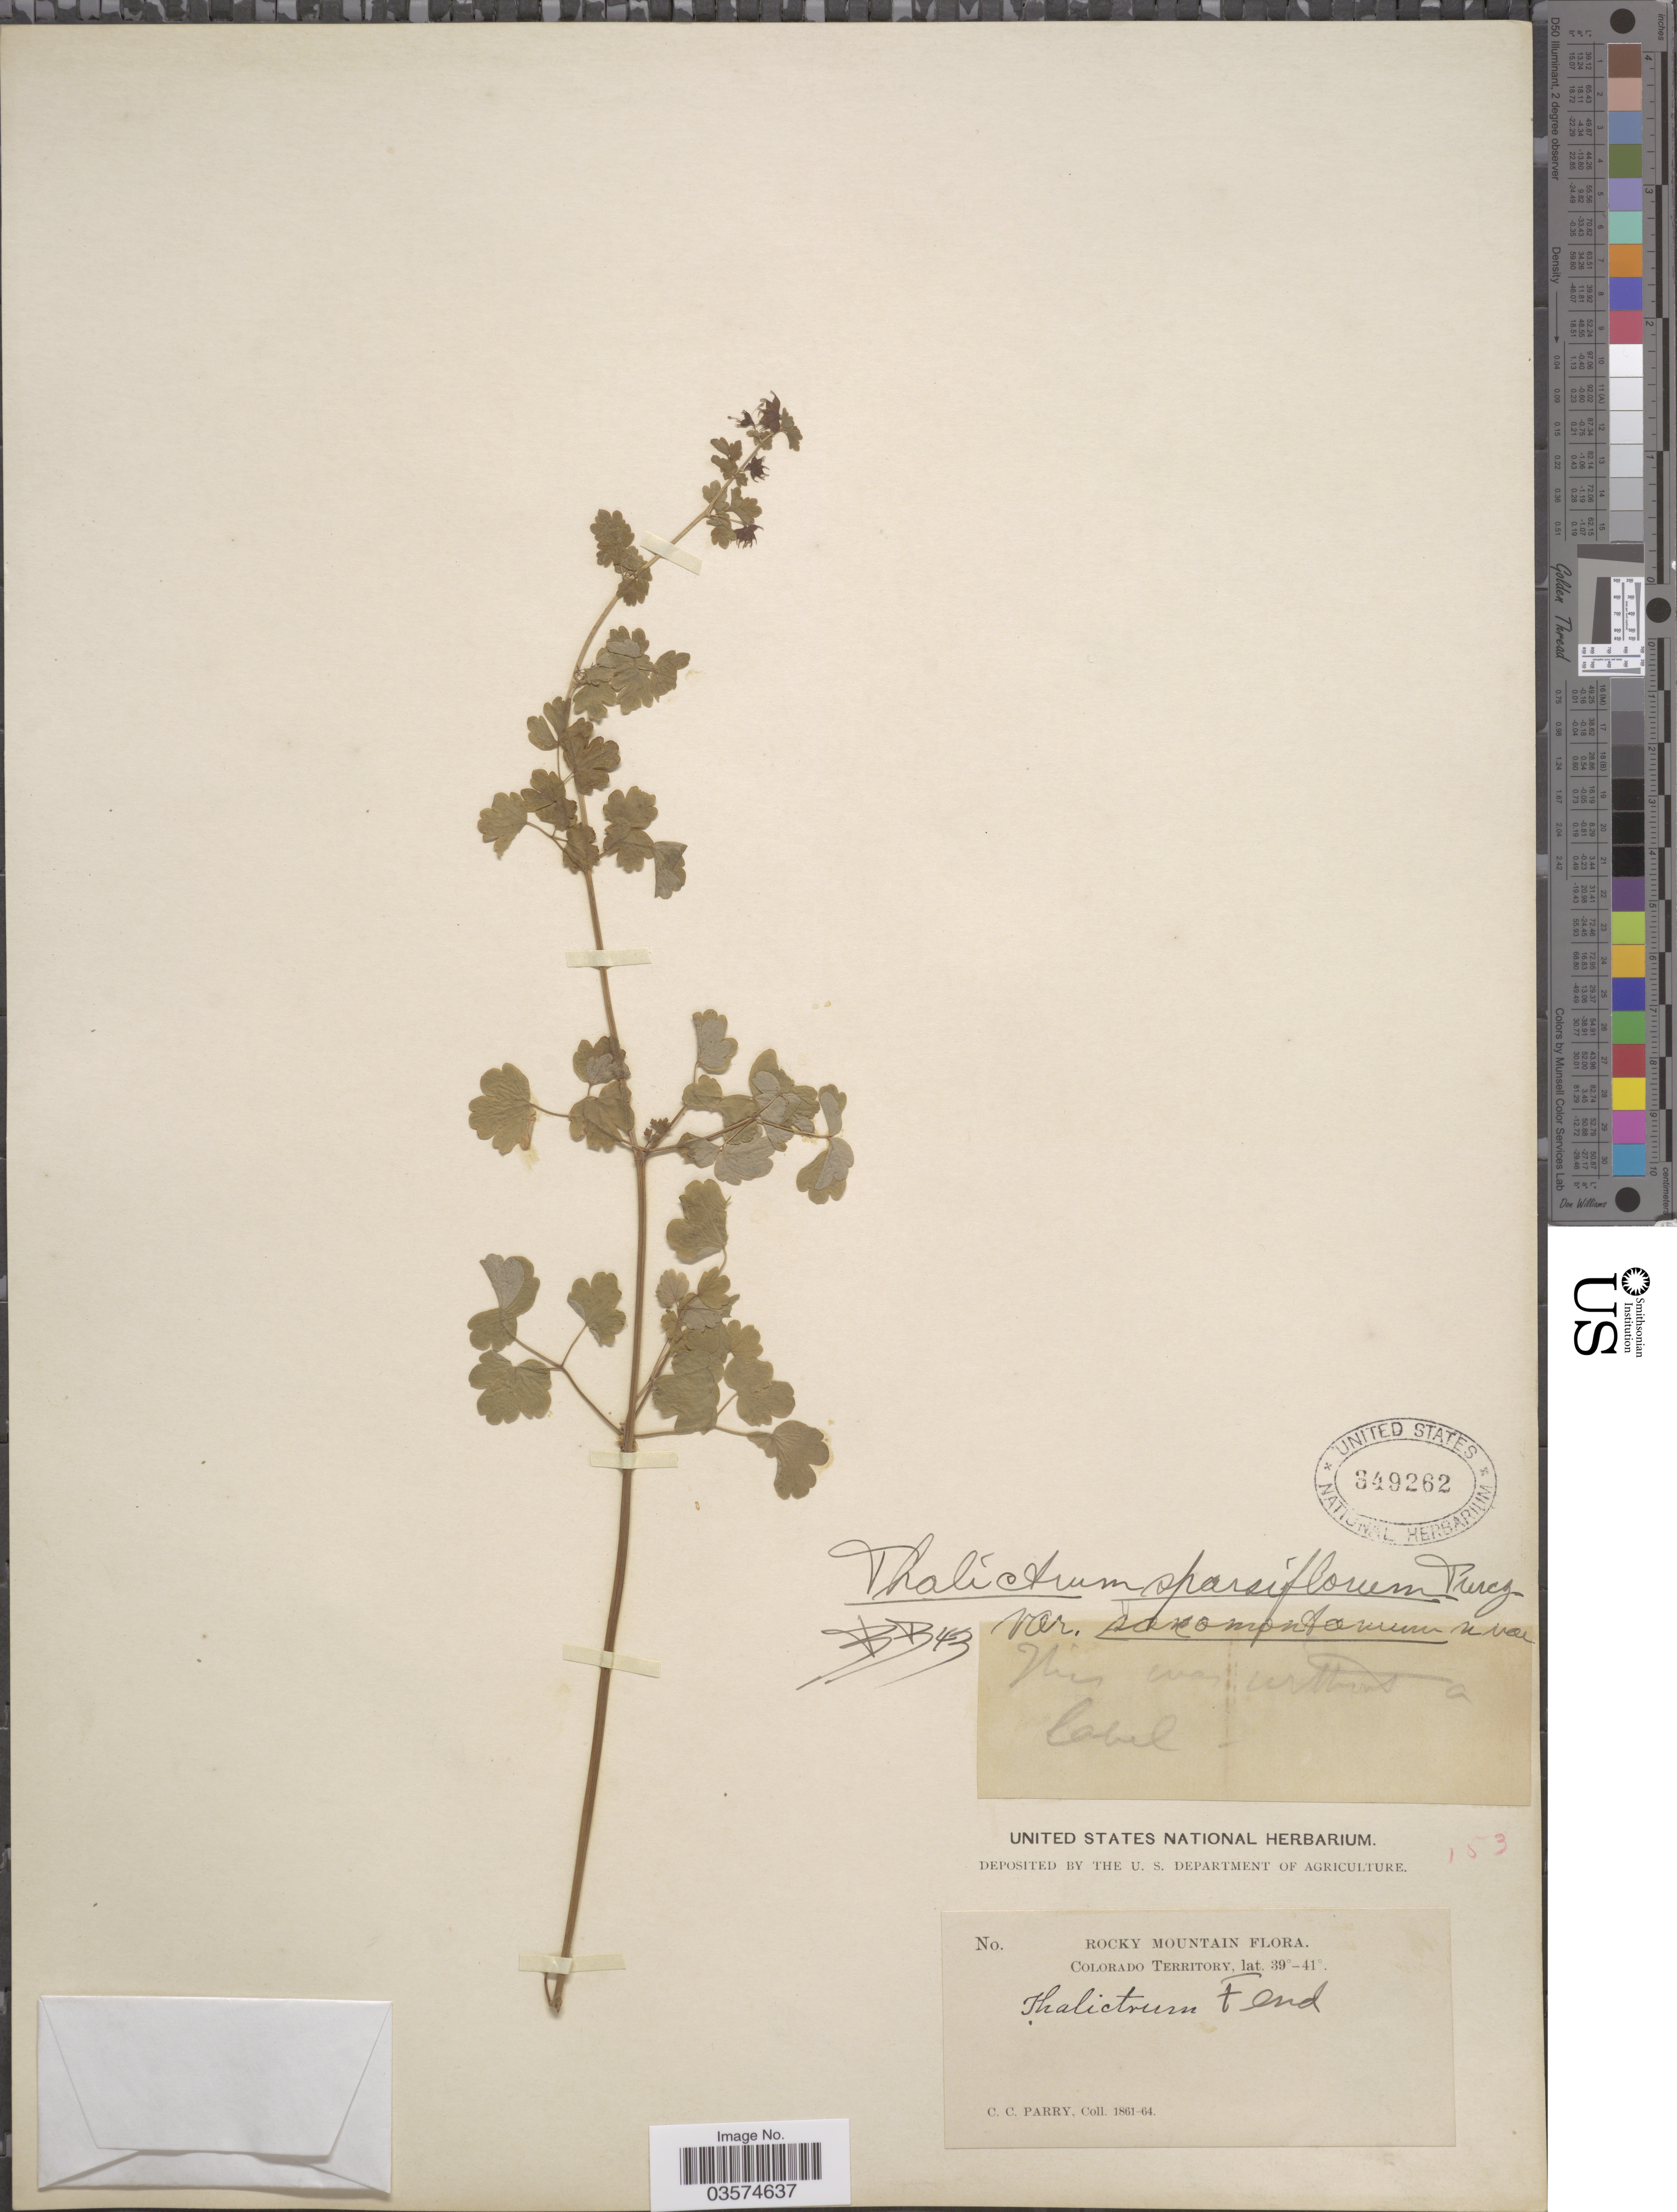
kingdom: Plantae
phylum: Tracheophyta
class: Magnoliopsida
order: Ranunculales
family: Ranunculaceae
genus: Thalictrum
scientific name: Thalictrum sparsiflorum var. saximontanum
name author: B. Boivin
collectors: C. C. Parry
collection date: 1861/1864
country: United States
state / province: Colorado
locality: Rocky Mountain.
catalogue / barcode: US 349262